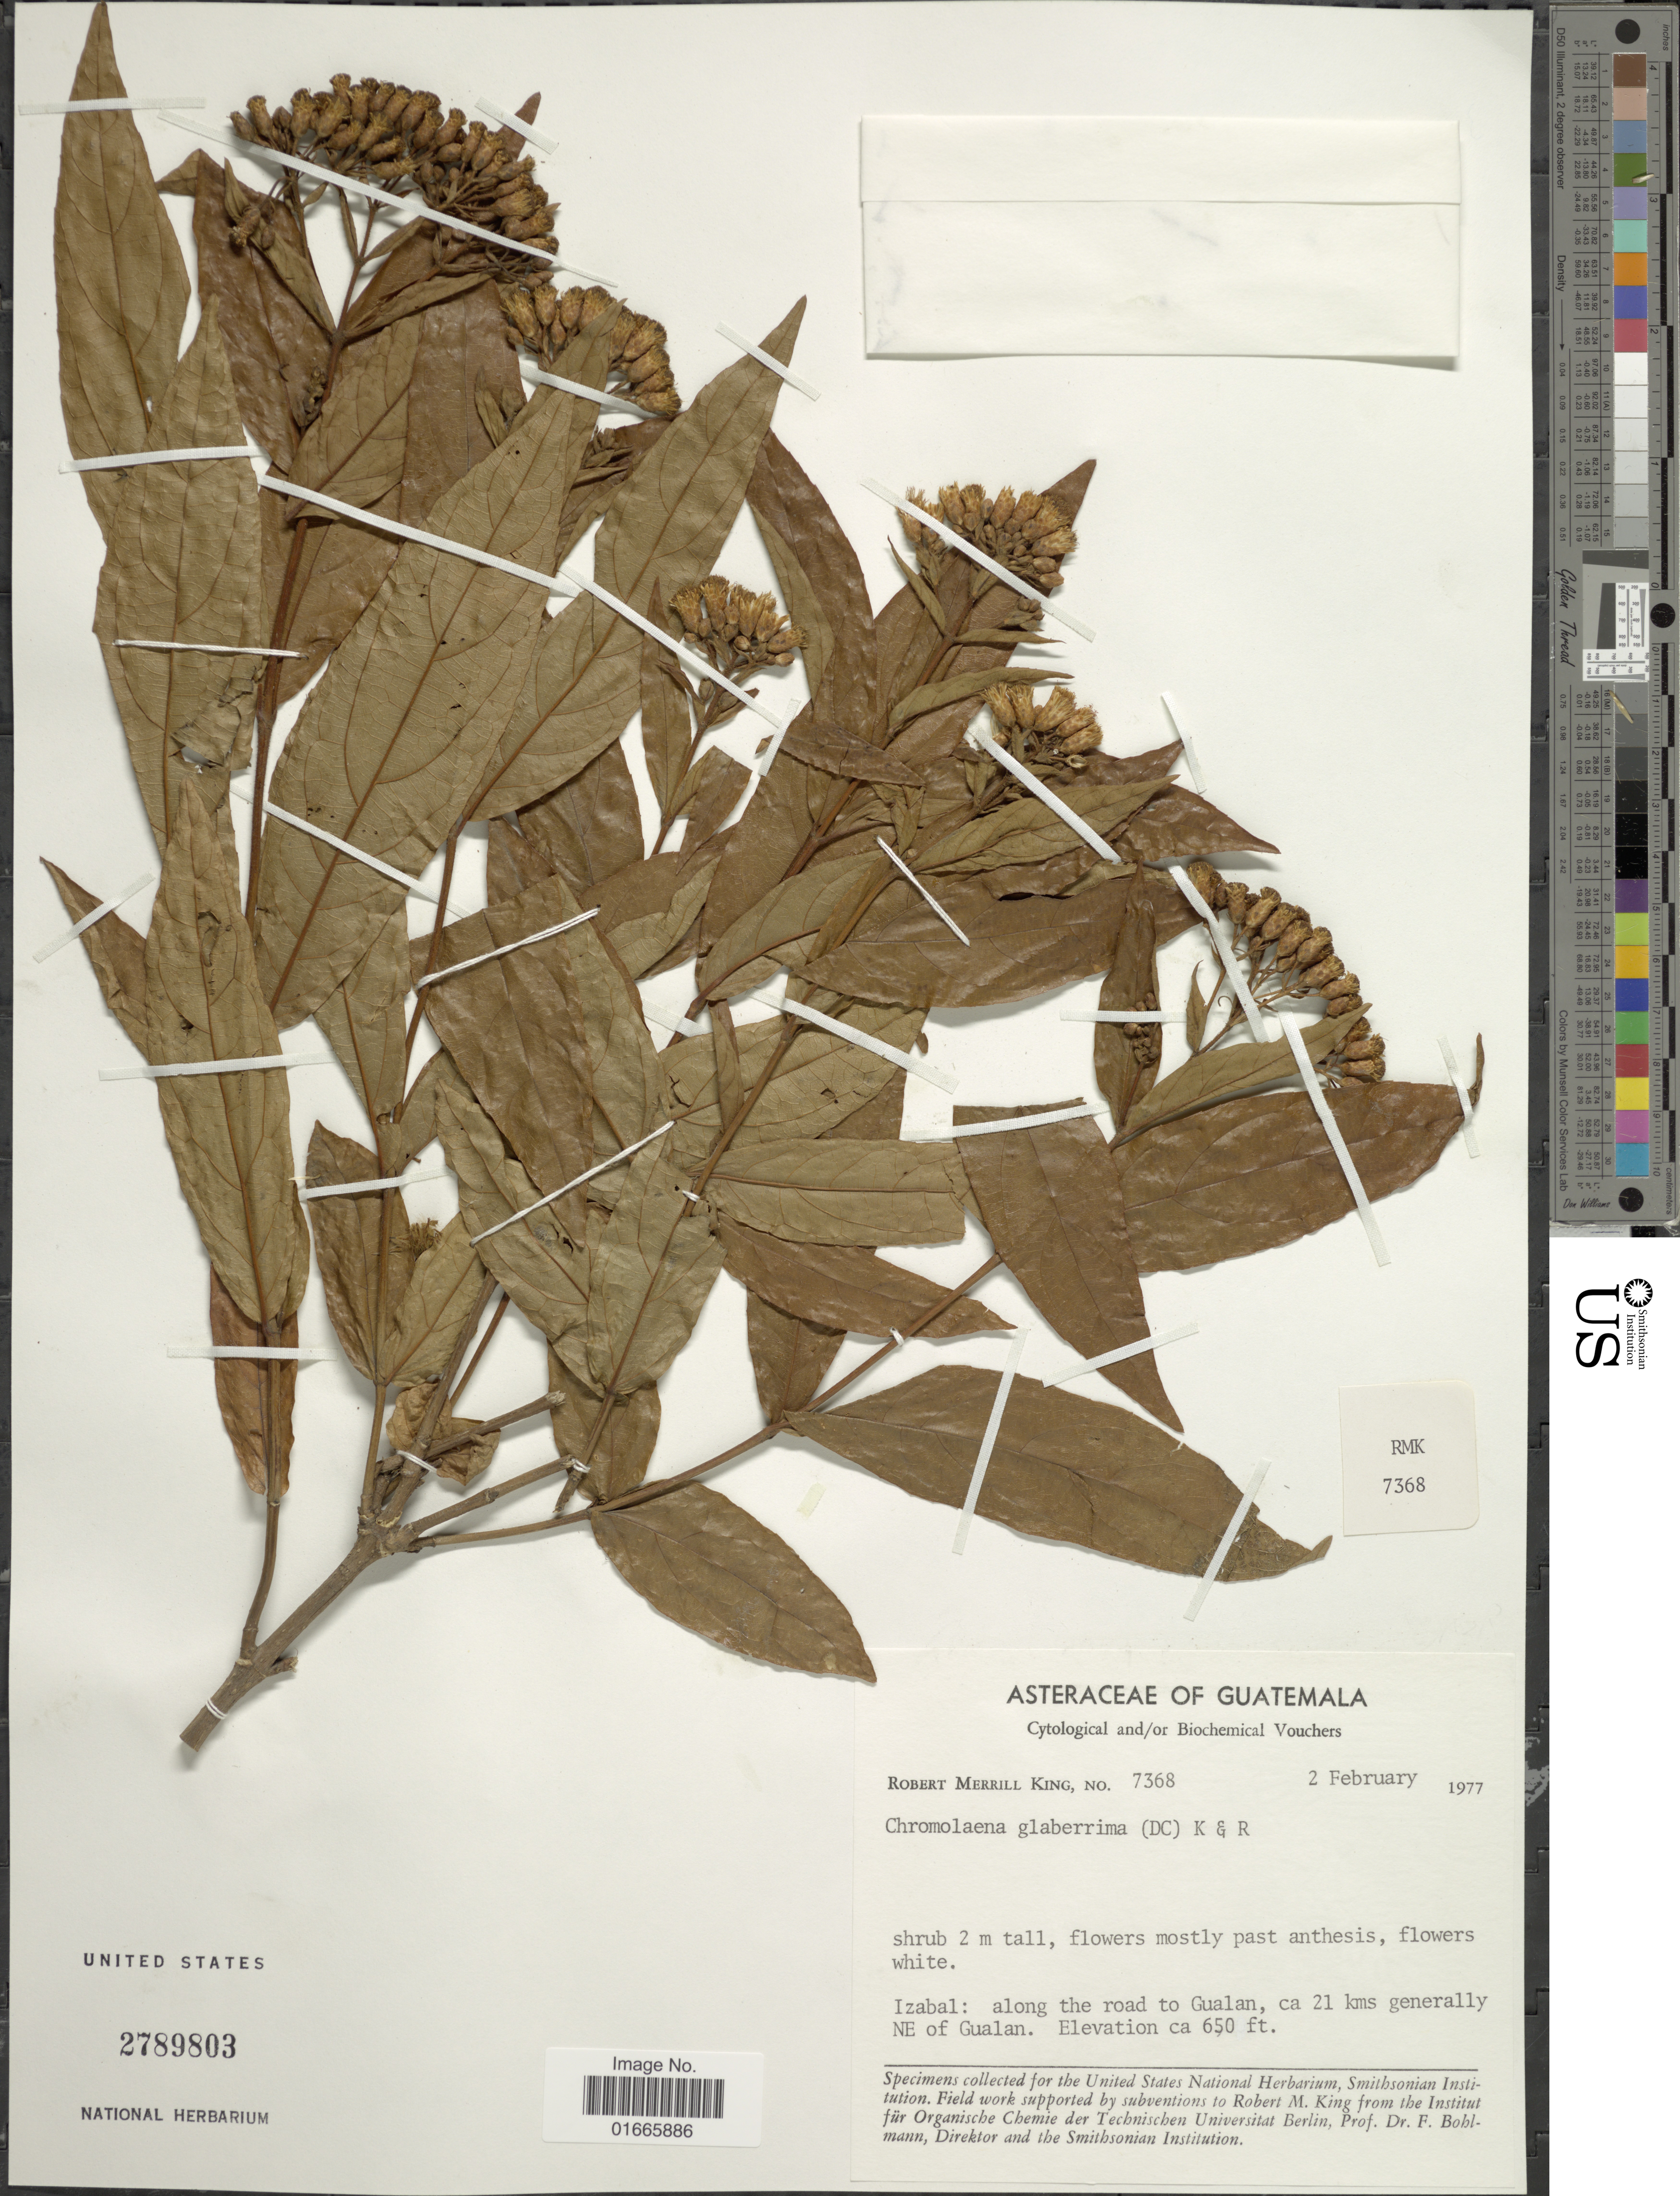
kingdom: Plantae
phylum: Tracheophyta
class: Magnoliopsida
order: Asterales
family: Asteraceae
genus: Chromolaena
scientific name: Chromolaena glaberrima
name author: (DC.) R.M. King & H. Rob.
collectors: R. M. King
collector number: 7368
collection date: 1977-02-02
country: Guatemala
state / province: Izabal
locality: Izabal: along the road to Gualan, ca 21 kms generally NE of Gualan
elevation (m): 198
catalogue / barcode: US 2789803